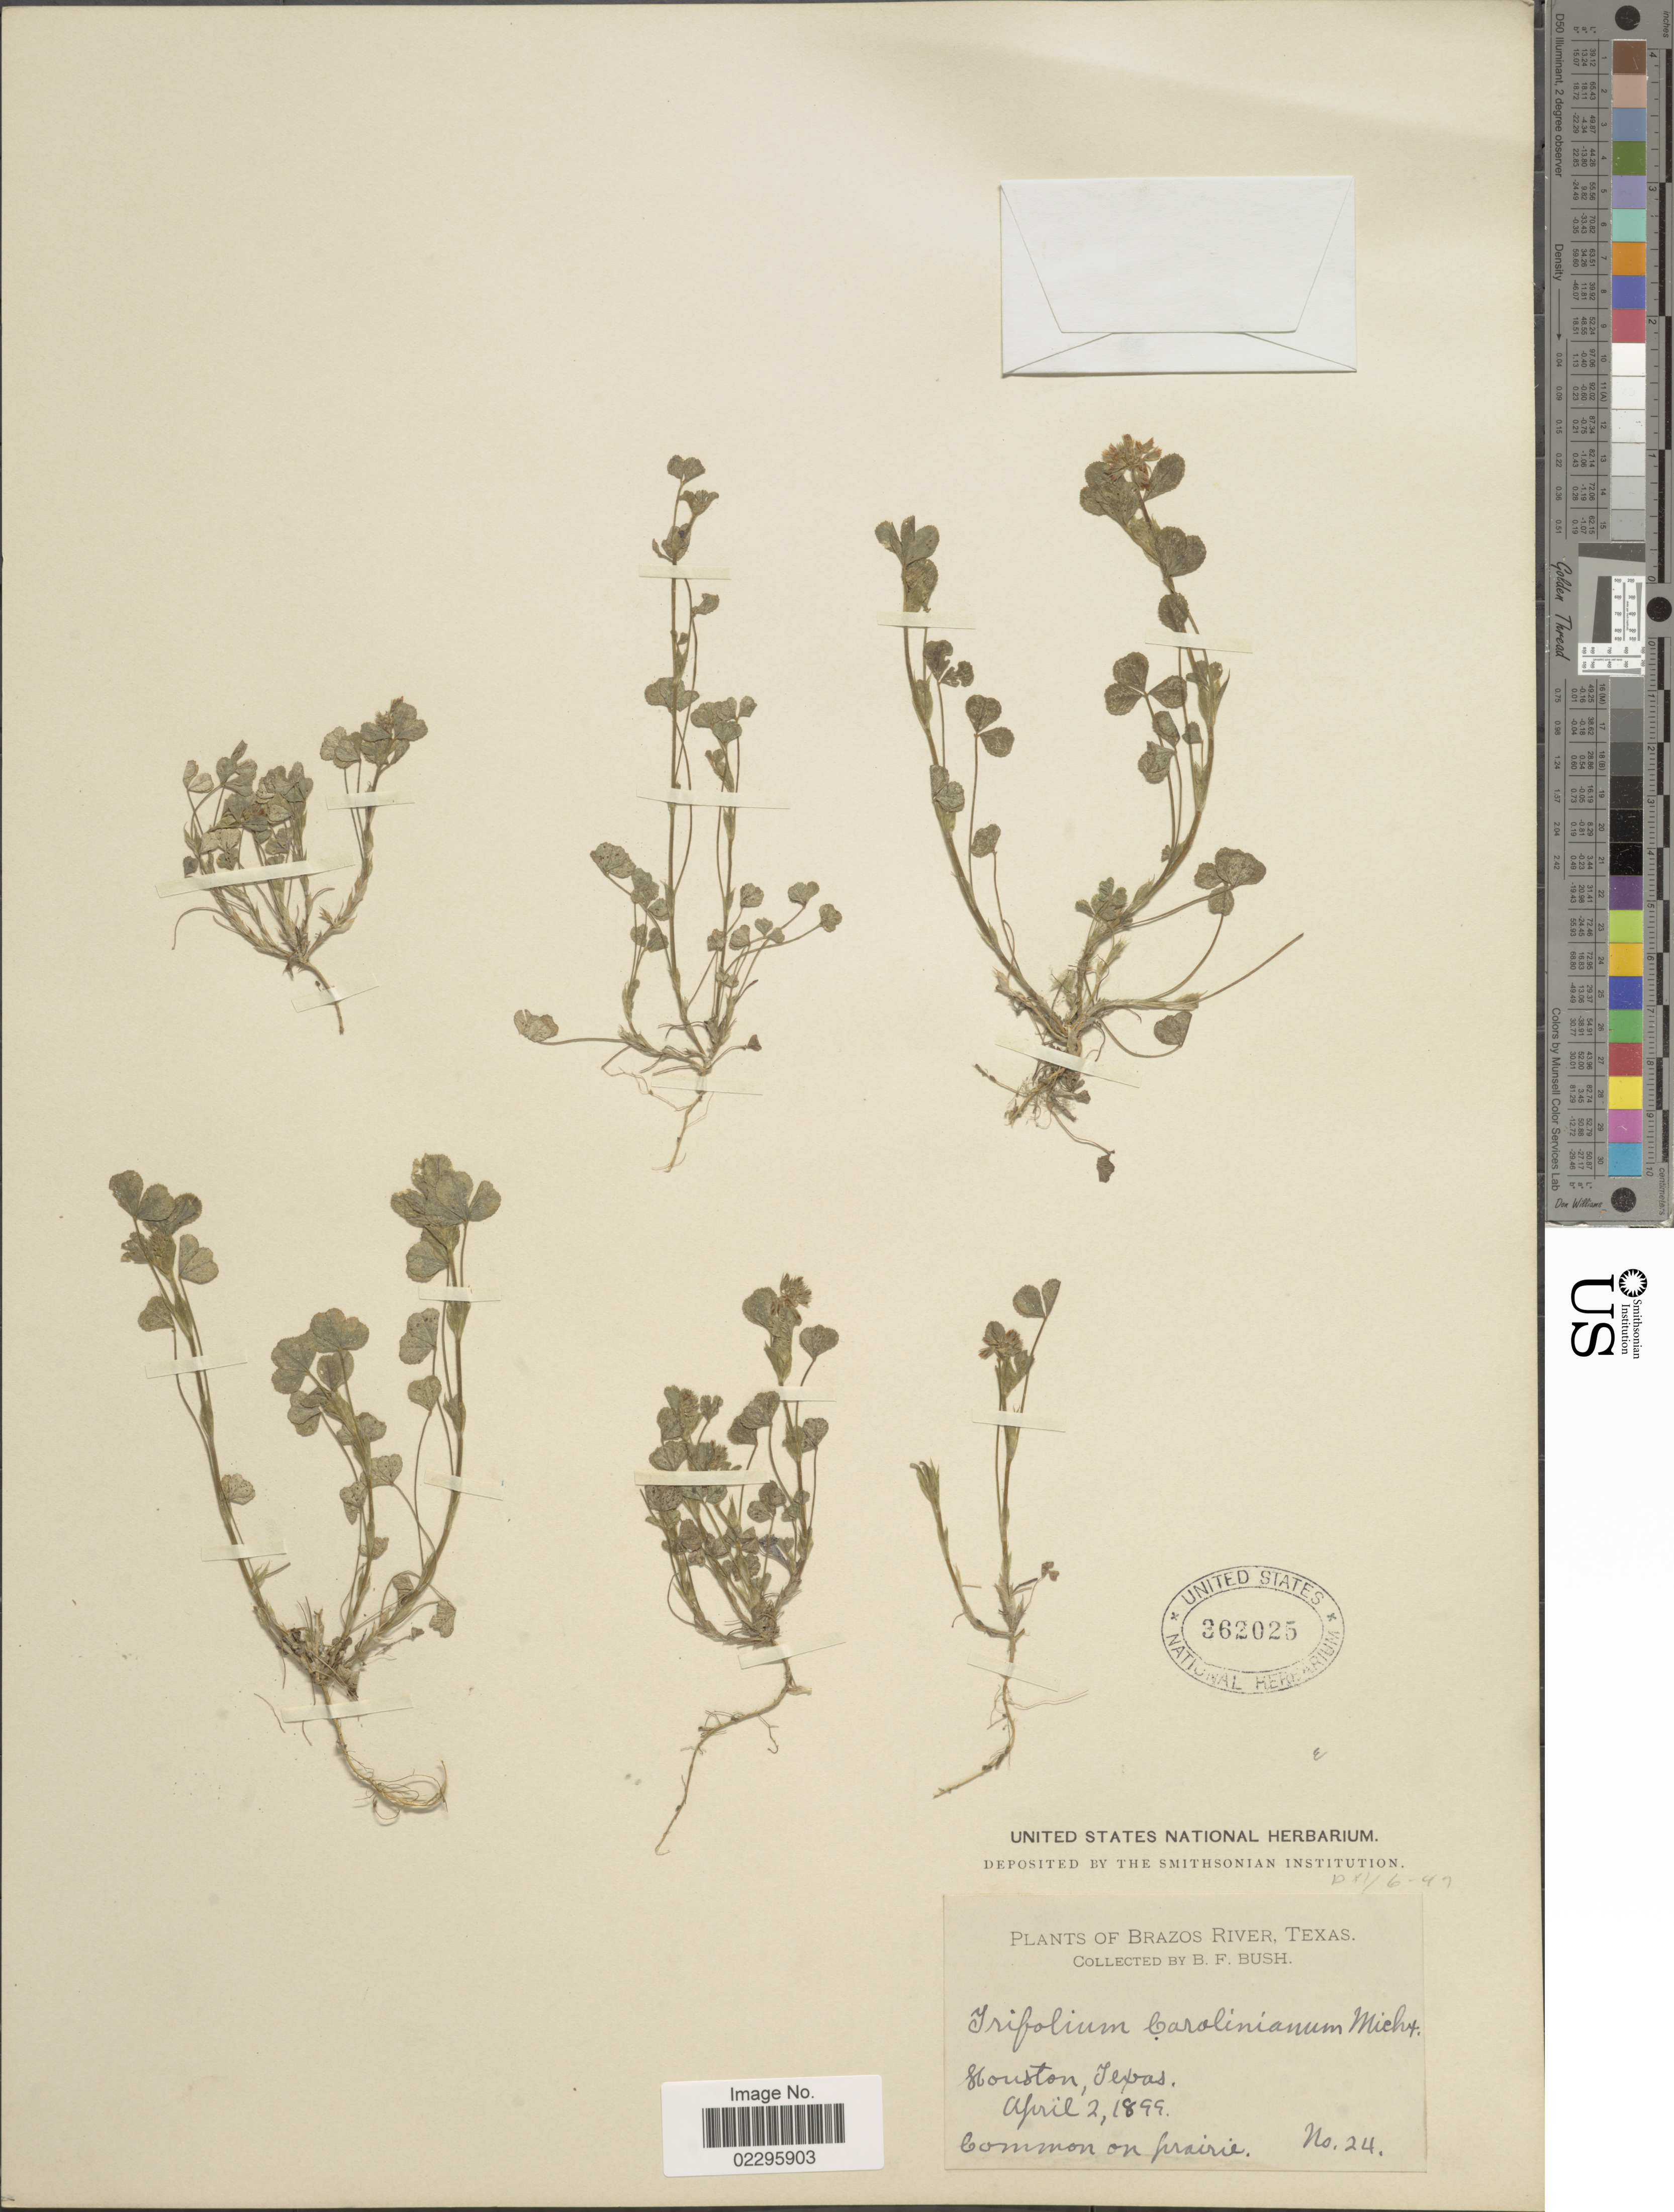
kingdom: Plantae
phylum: Tracheophyta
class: Magnoliopsida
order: Fabales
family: Fabaceae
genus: Trifolium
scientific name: Trifolium carolinianum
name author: Michx.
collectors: B. F. Bush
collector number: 24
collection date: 1899-04-02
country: United States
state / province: Texas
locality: Brazos River, Houston, common in prairie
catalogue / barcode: US 32025